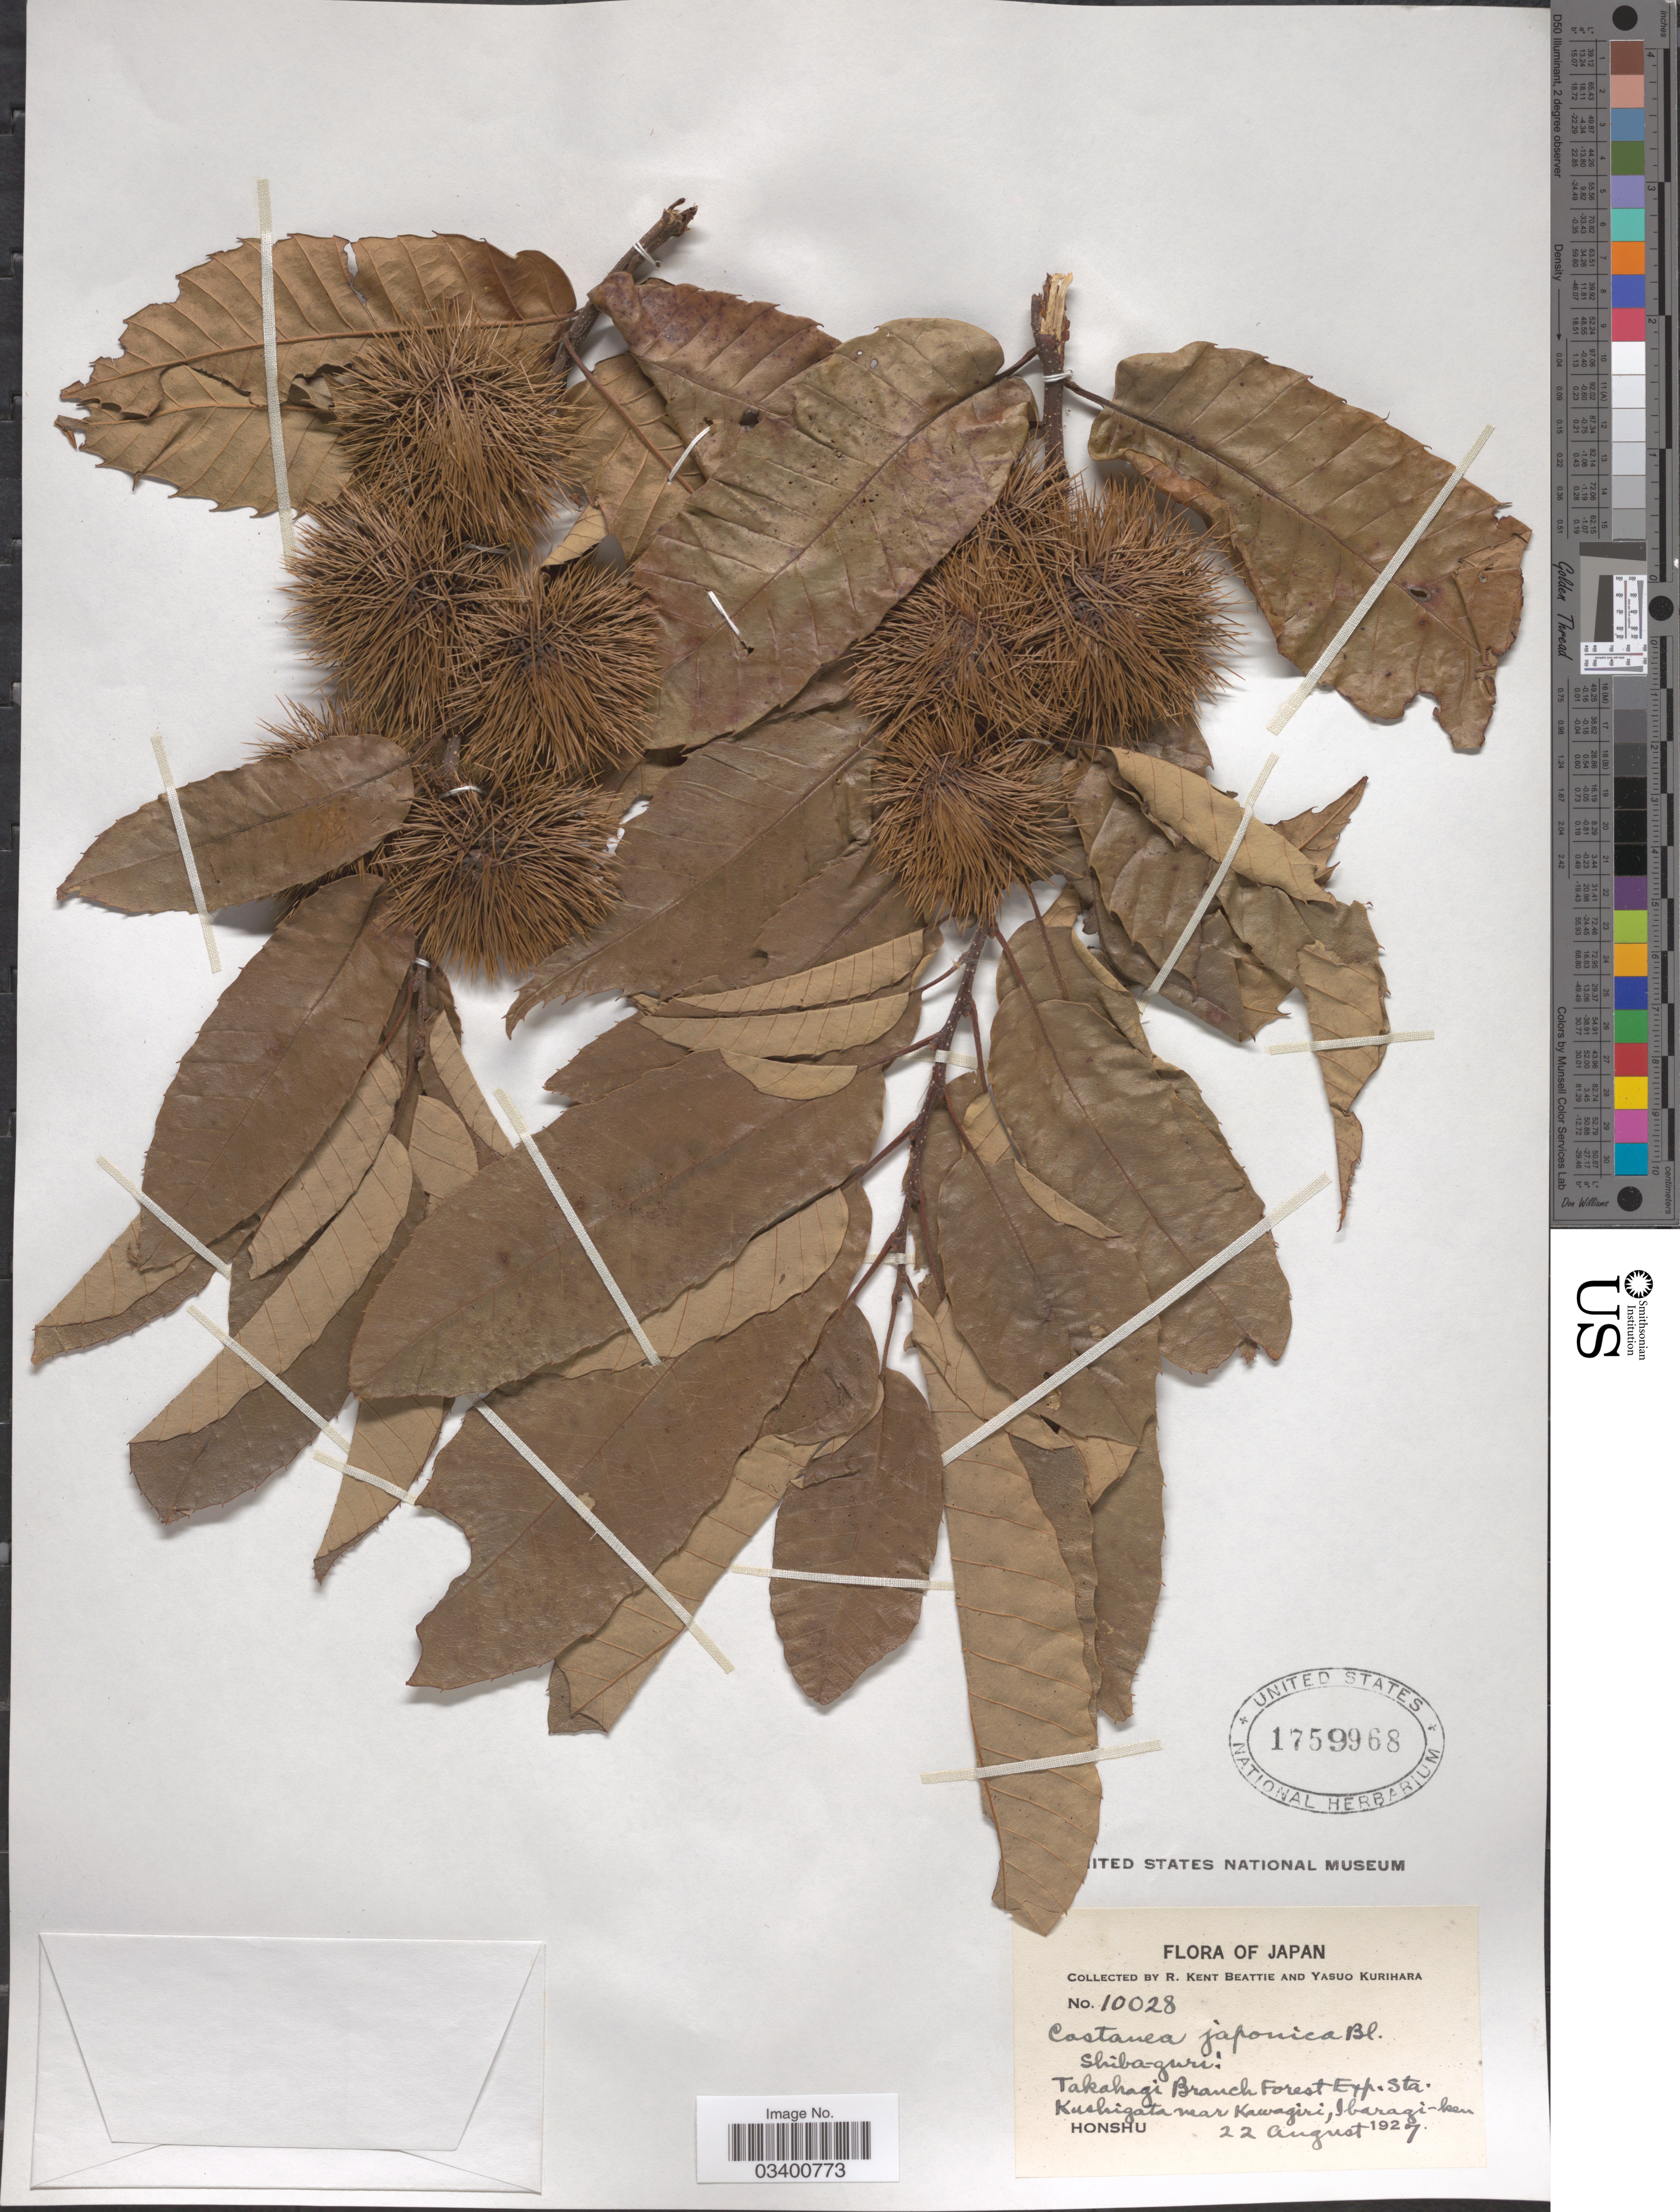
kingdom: Plantae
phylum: Tracheophyta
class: Magnoliopsida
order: Fagales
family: Fagaceae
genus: Castanea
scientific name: Castanea japonica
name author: Blume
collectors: R. K. Beattie & Y. Kurihara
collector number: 10028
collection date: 1927-08-22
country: Japan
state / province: Ibaraki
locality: Takahagi Branch Forest Exp. Sta. Kushigata near Kawagiri, Ibaragi-ken. Honshu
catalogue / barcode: US 1759968